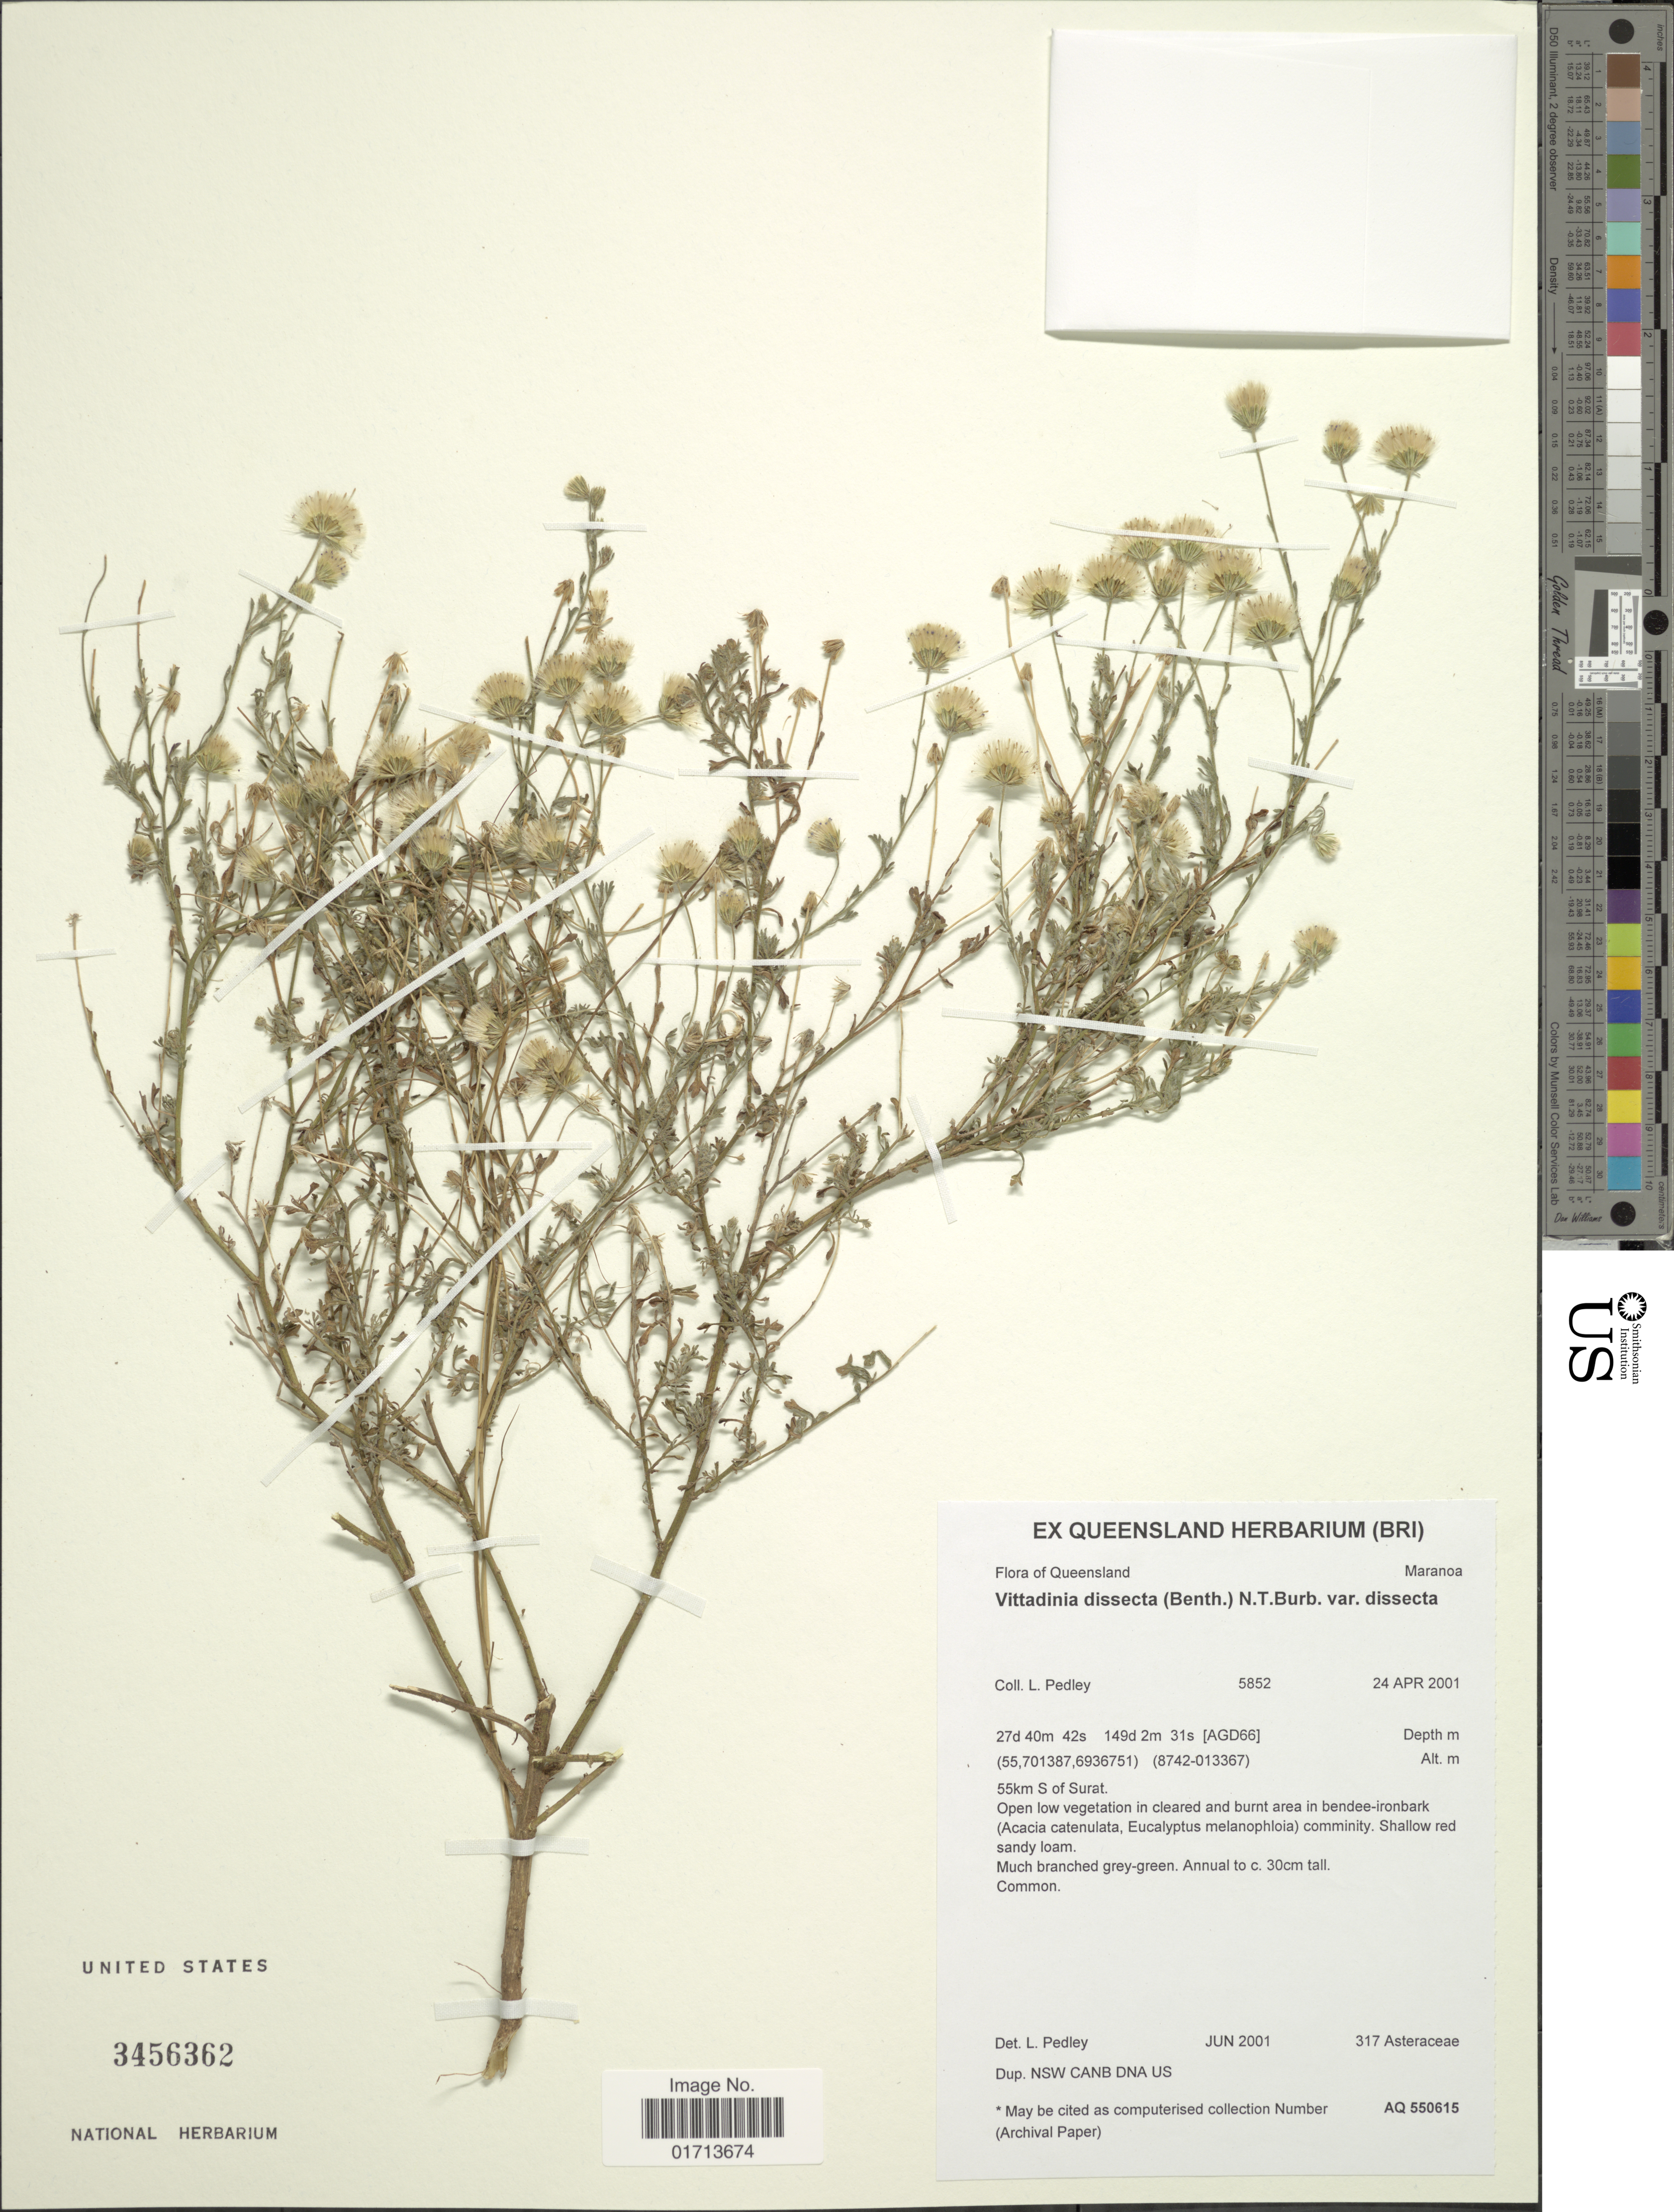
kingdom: Plantae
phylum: Tracheophyta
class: Magnoliopsida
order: Asterales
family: Asteraceae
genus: Vittadinia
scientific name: Vittadinia dissecta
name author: (Benth.) N.T. Burb.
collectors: L. Pedley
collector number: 5852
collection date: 2001-04-24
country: Australia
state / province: Queensland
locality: Maranoa, 55km S of Surat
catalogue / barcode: US 3456362